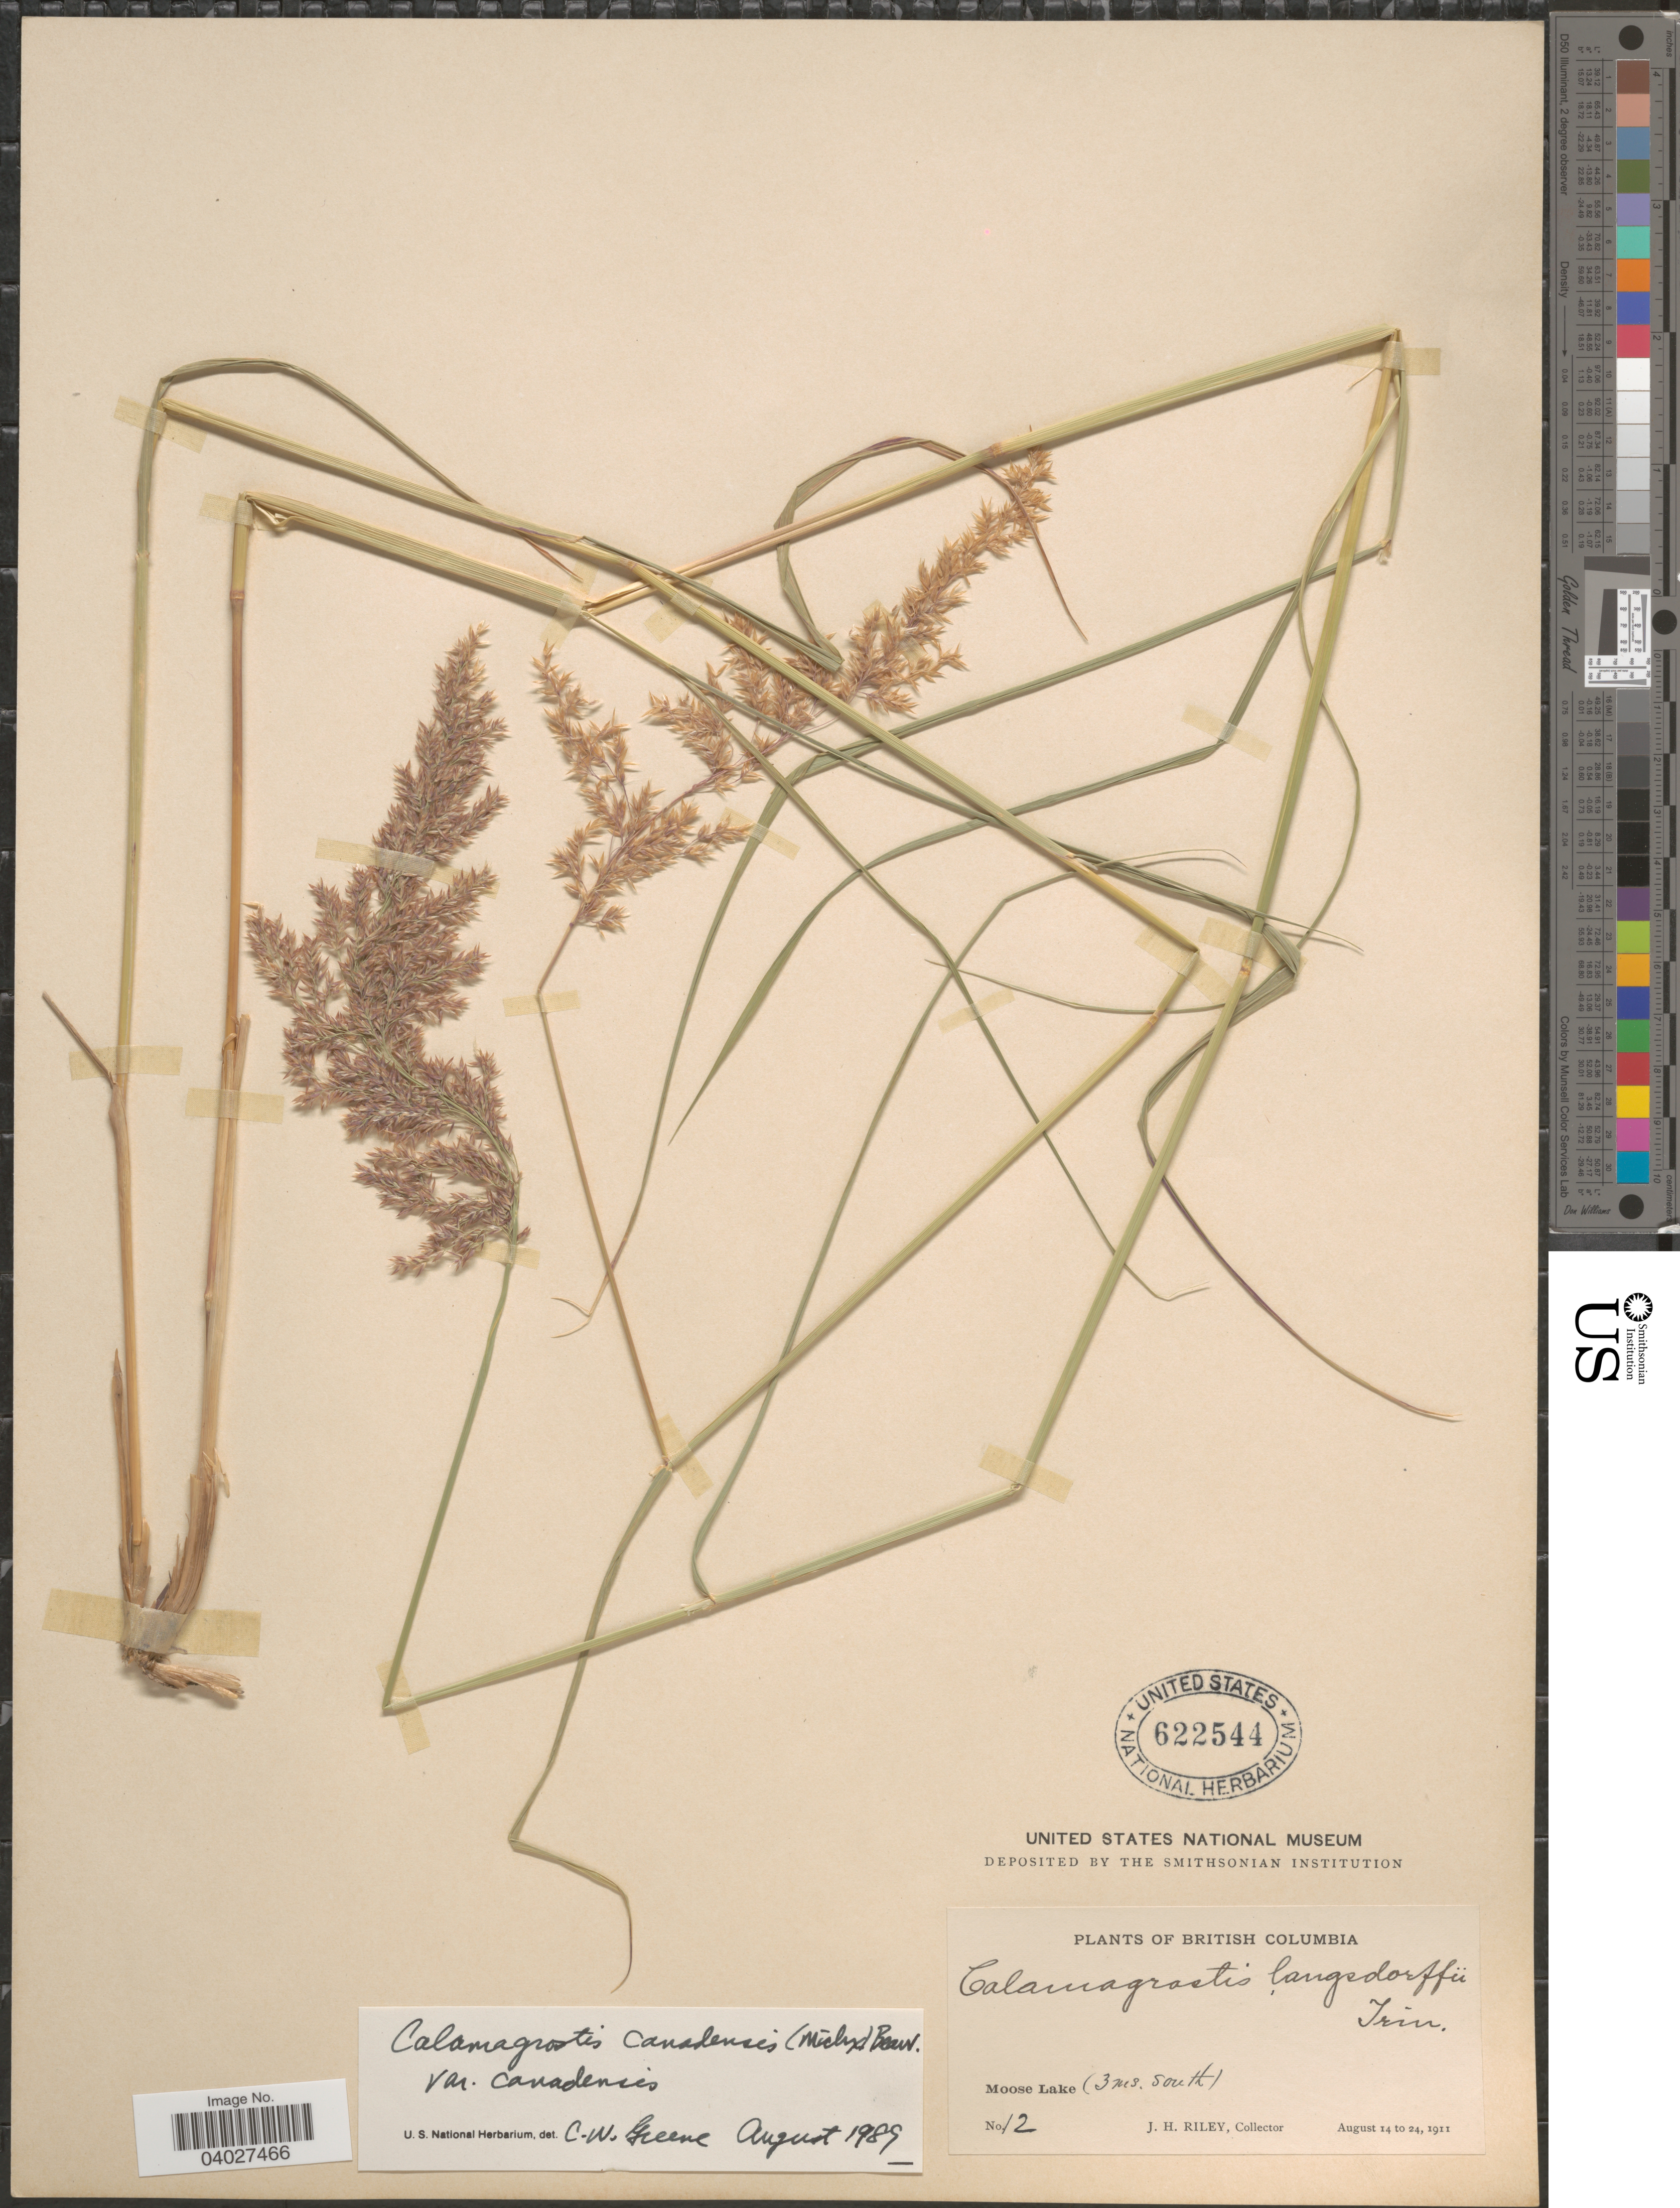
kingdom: Plantae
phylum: Tracheophyta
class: Liliopsida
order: Poales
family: Poaceae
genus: Calamagrostis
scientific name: Calamagrostis canadensis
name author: (Michx.) P. Beauv.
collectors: J. H. Riley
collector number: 12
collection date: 1911-08-14/1911-08-24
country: Canada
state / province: British Columbia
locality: Moose Lake (3 ms. south).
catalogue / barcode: US 622544